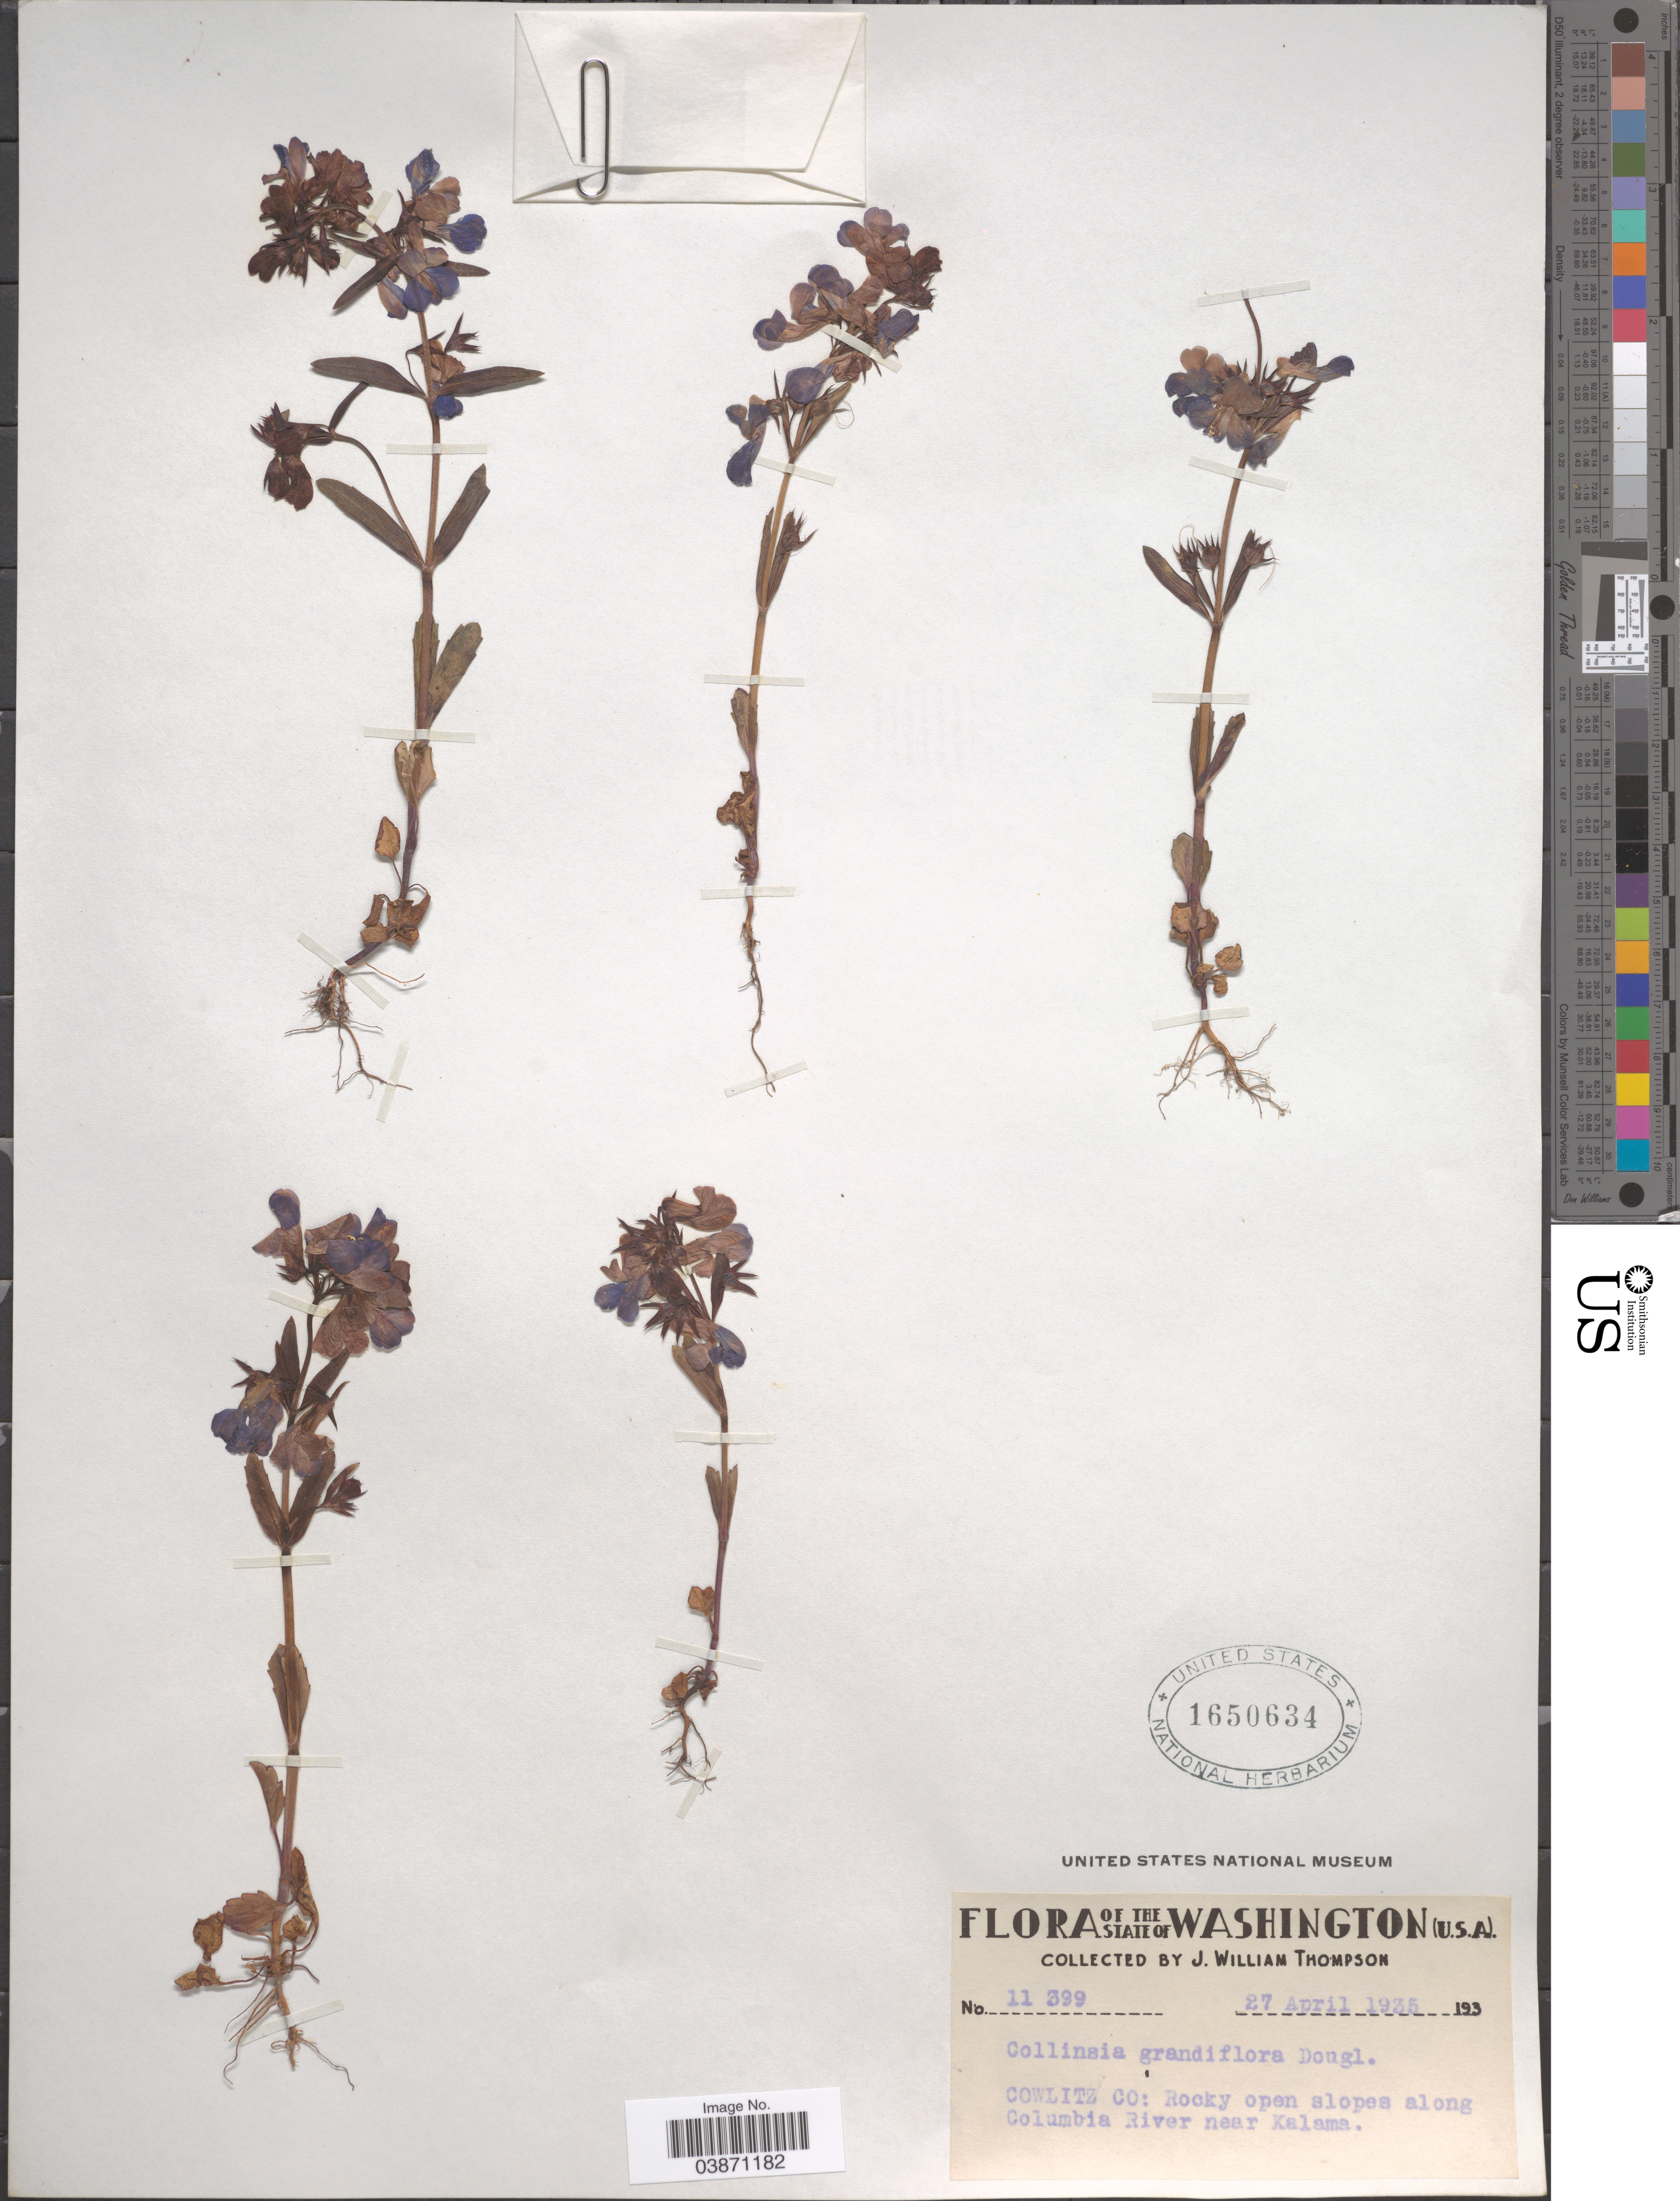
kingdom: Plantae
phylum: Tracheophyta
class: Magnoliopsida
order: Lamiales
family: Plantaginaceae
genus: Collinsia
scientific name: Collinsia grandiflora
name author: Lindl.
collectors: J. W. Thompson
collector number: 11399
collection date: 1935-04-27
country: United States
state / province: Washington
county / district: Cowlitz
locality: Cowlitz Co: Rocky open slopes along Columbia River near Kalama.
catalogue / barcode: US 1650634